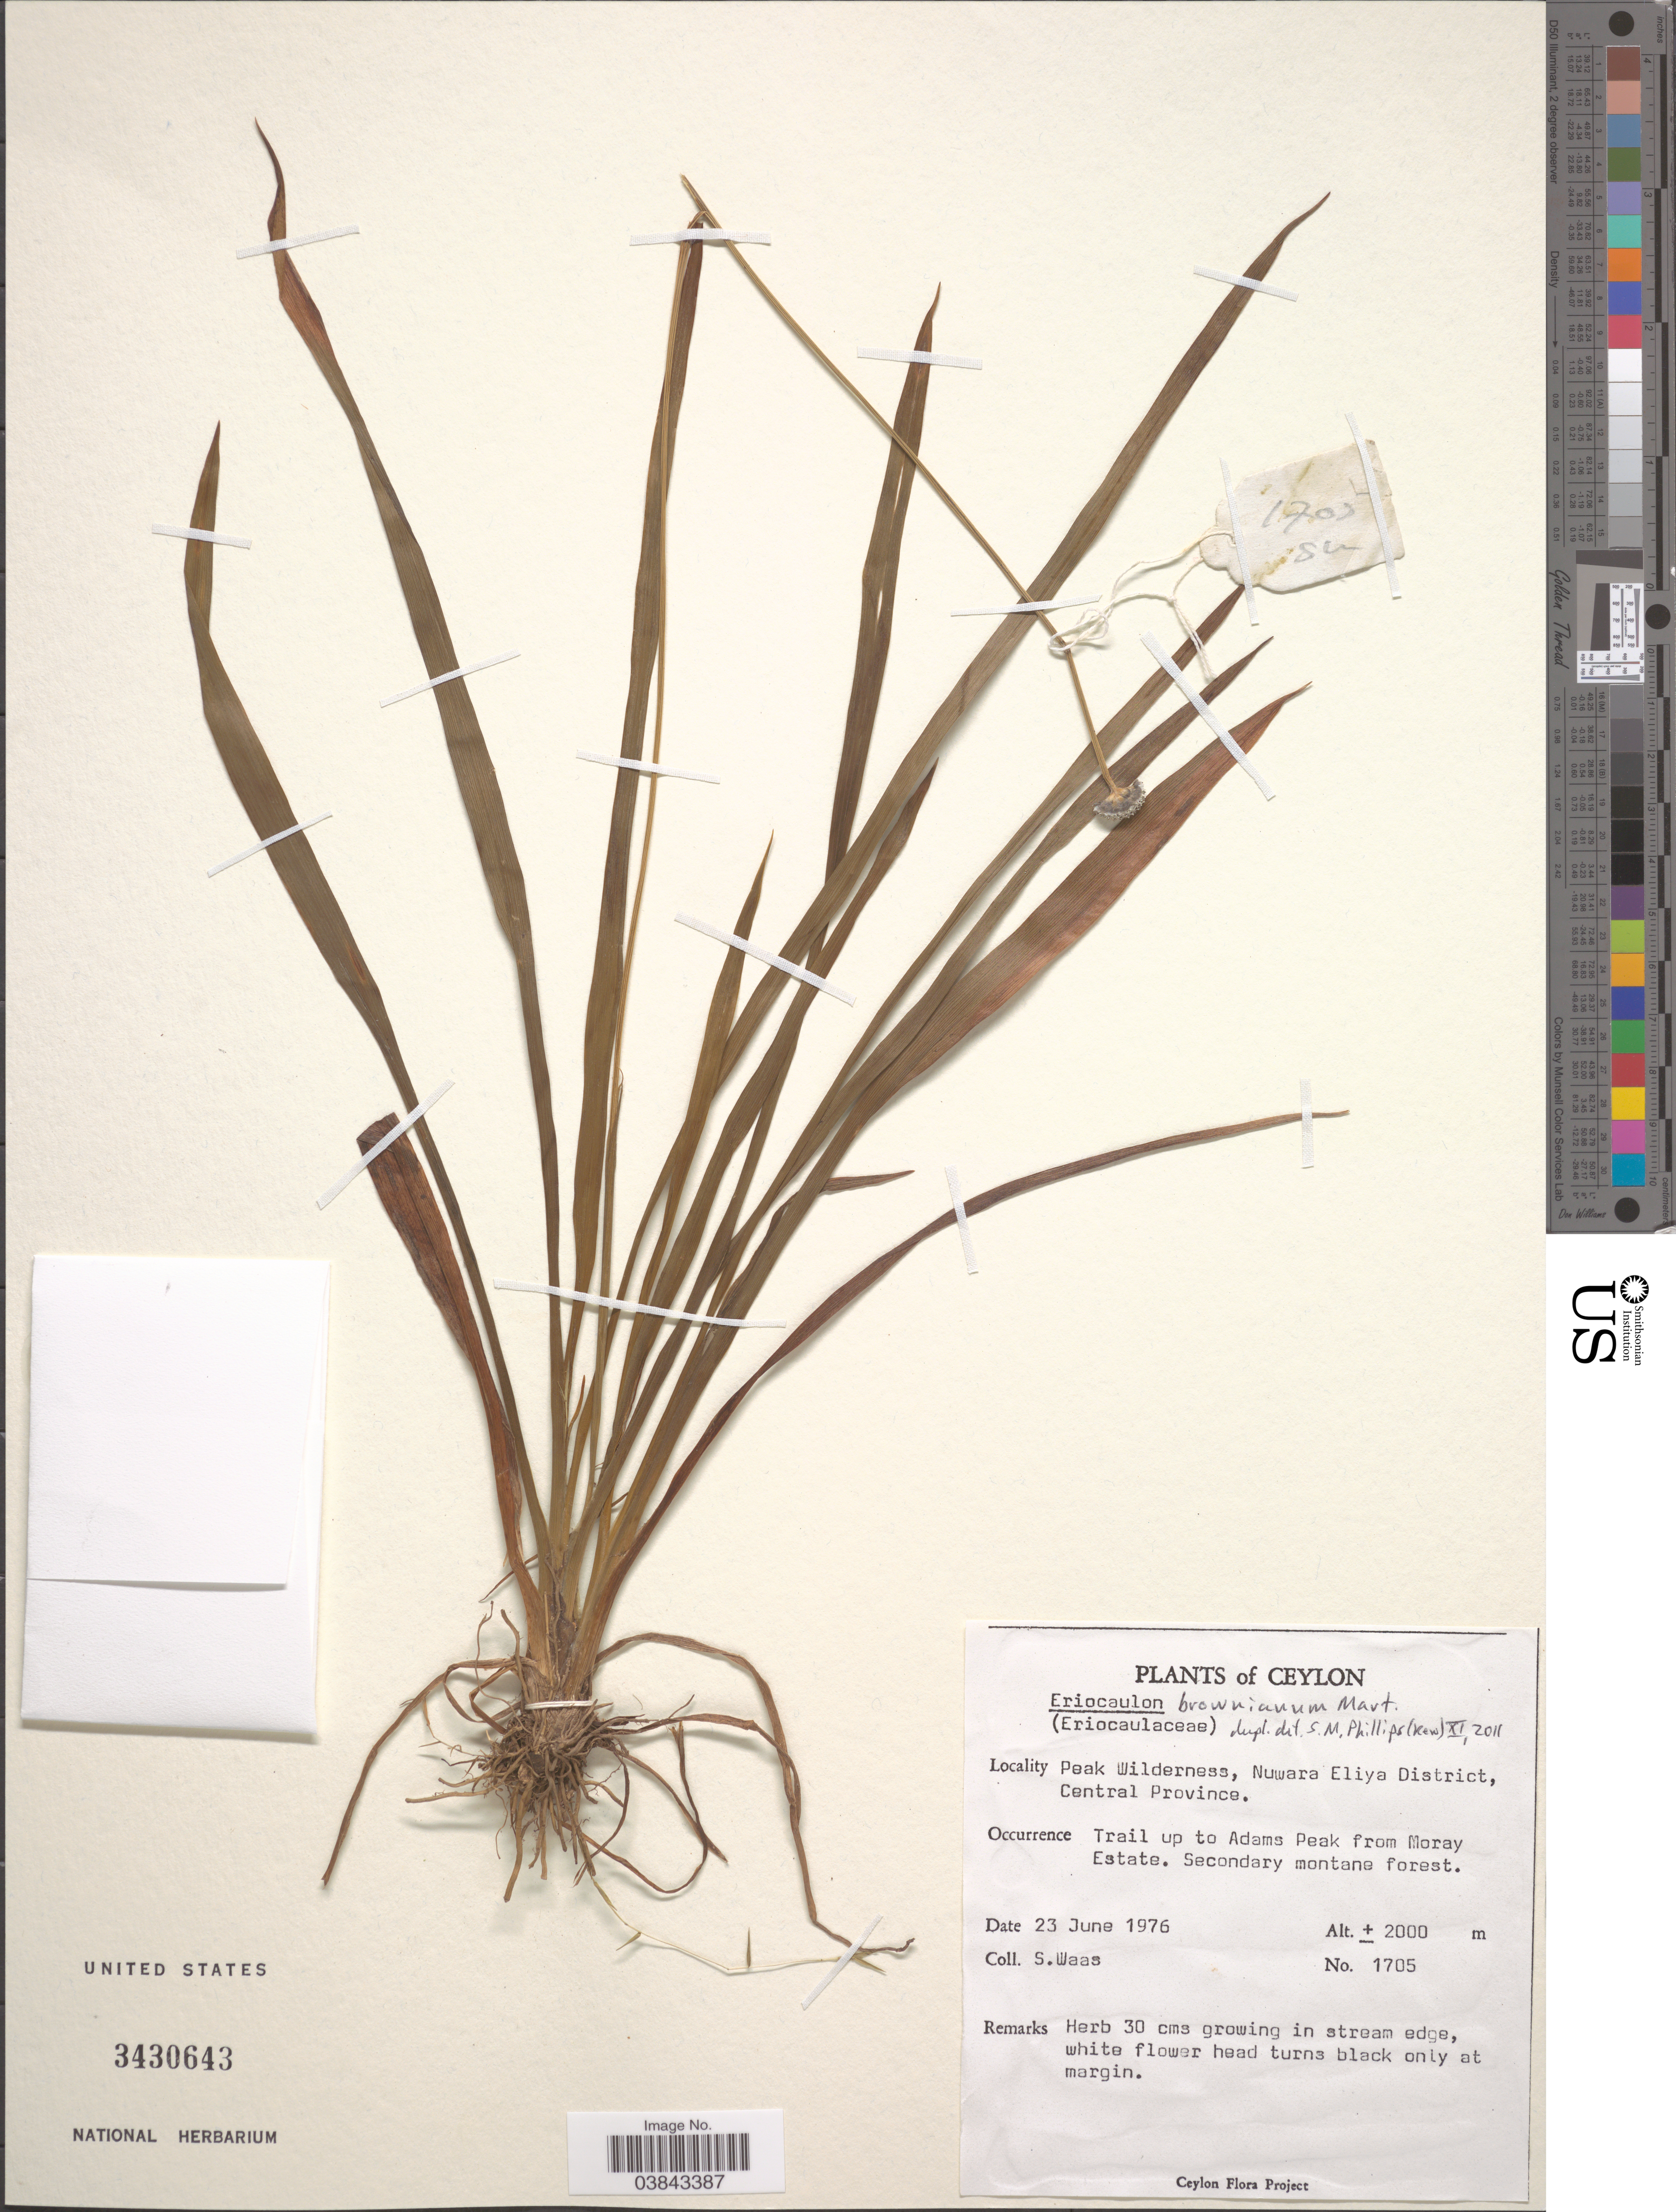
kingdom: Plantae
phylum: Tracheophyta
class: Liliopsida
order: Poales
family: Eriocaulaceae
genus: Eriocaulon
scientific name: Eriocaulon brownianum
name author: Mart.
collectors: S. Waas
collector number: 1705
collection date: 1976-06-23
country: Sri Lanka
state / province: Central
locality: Ceylon. Peak Wilderness, Nuwara Eliya District, Central Province. Trail up to Adams Peak from Moray Estate.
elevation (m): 2000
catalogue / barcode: US 3430643